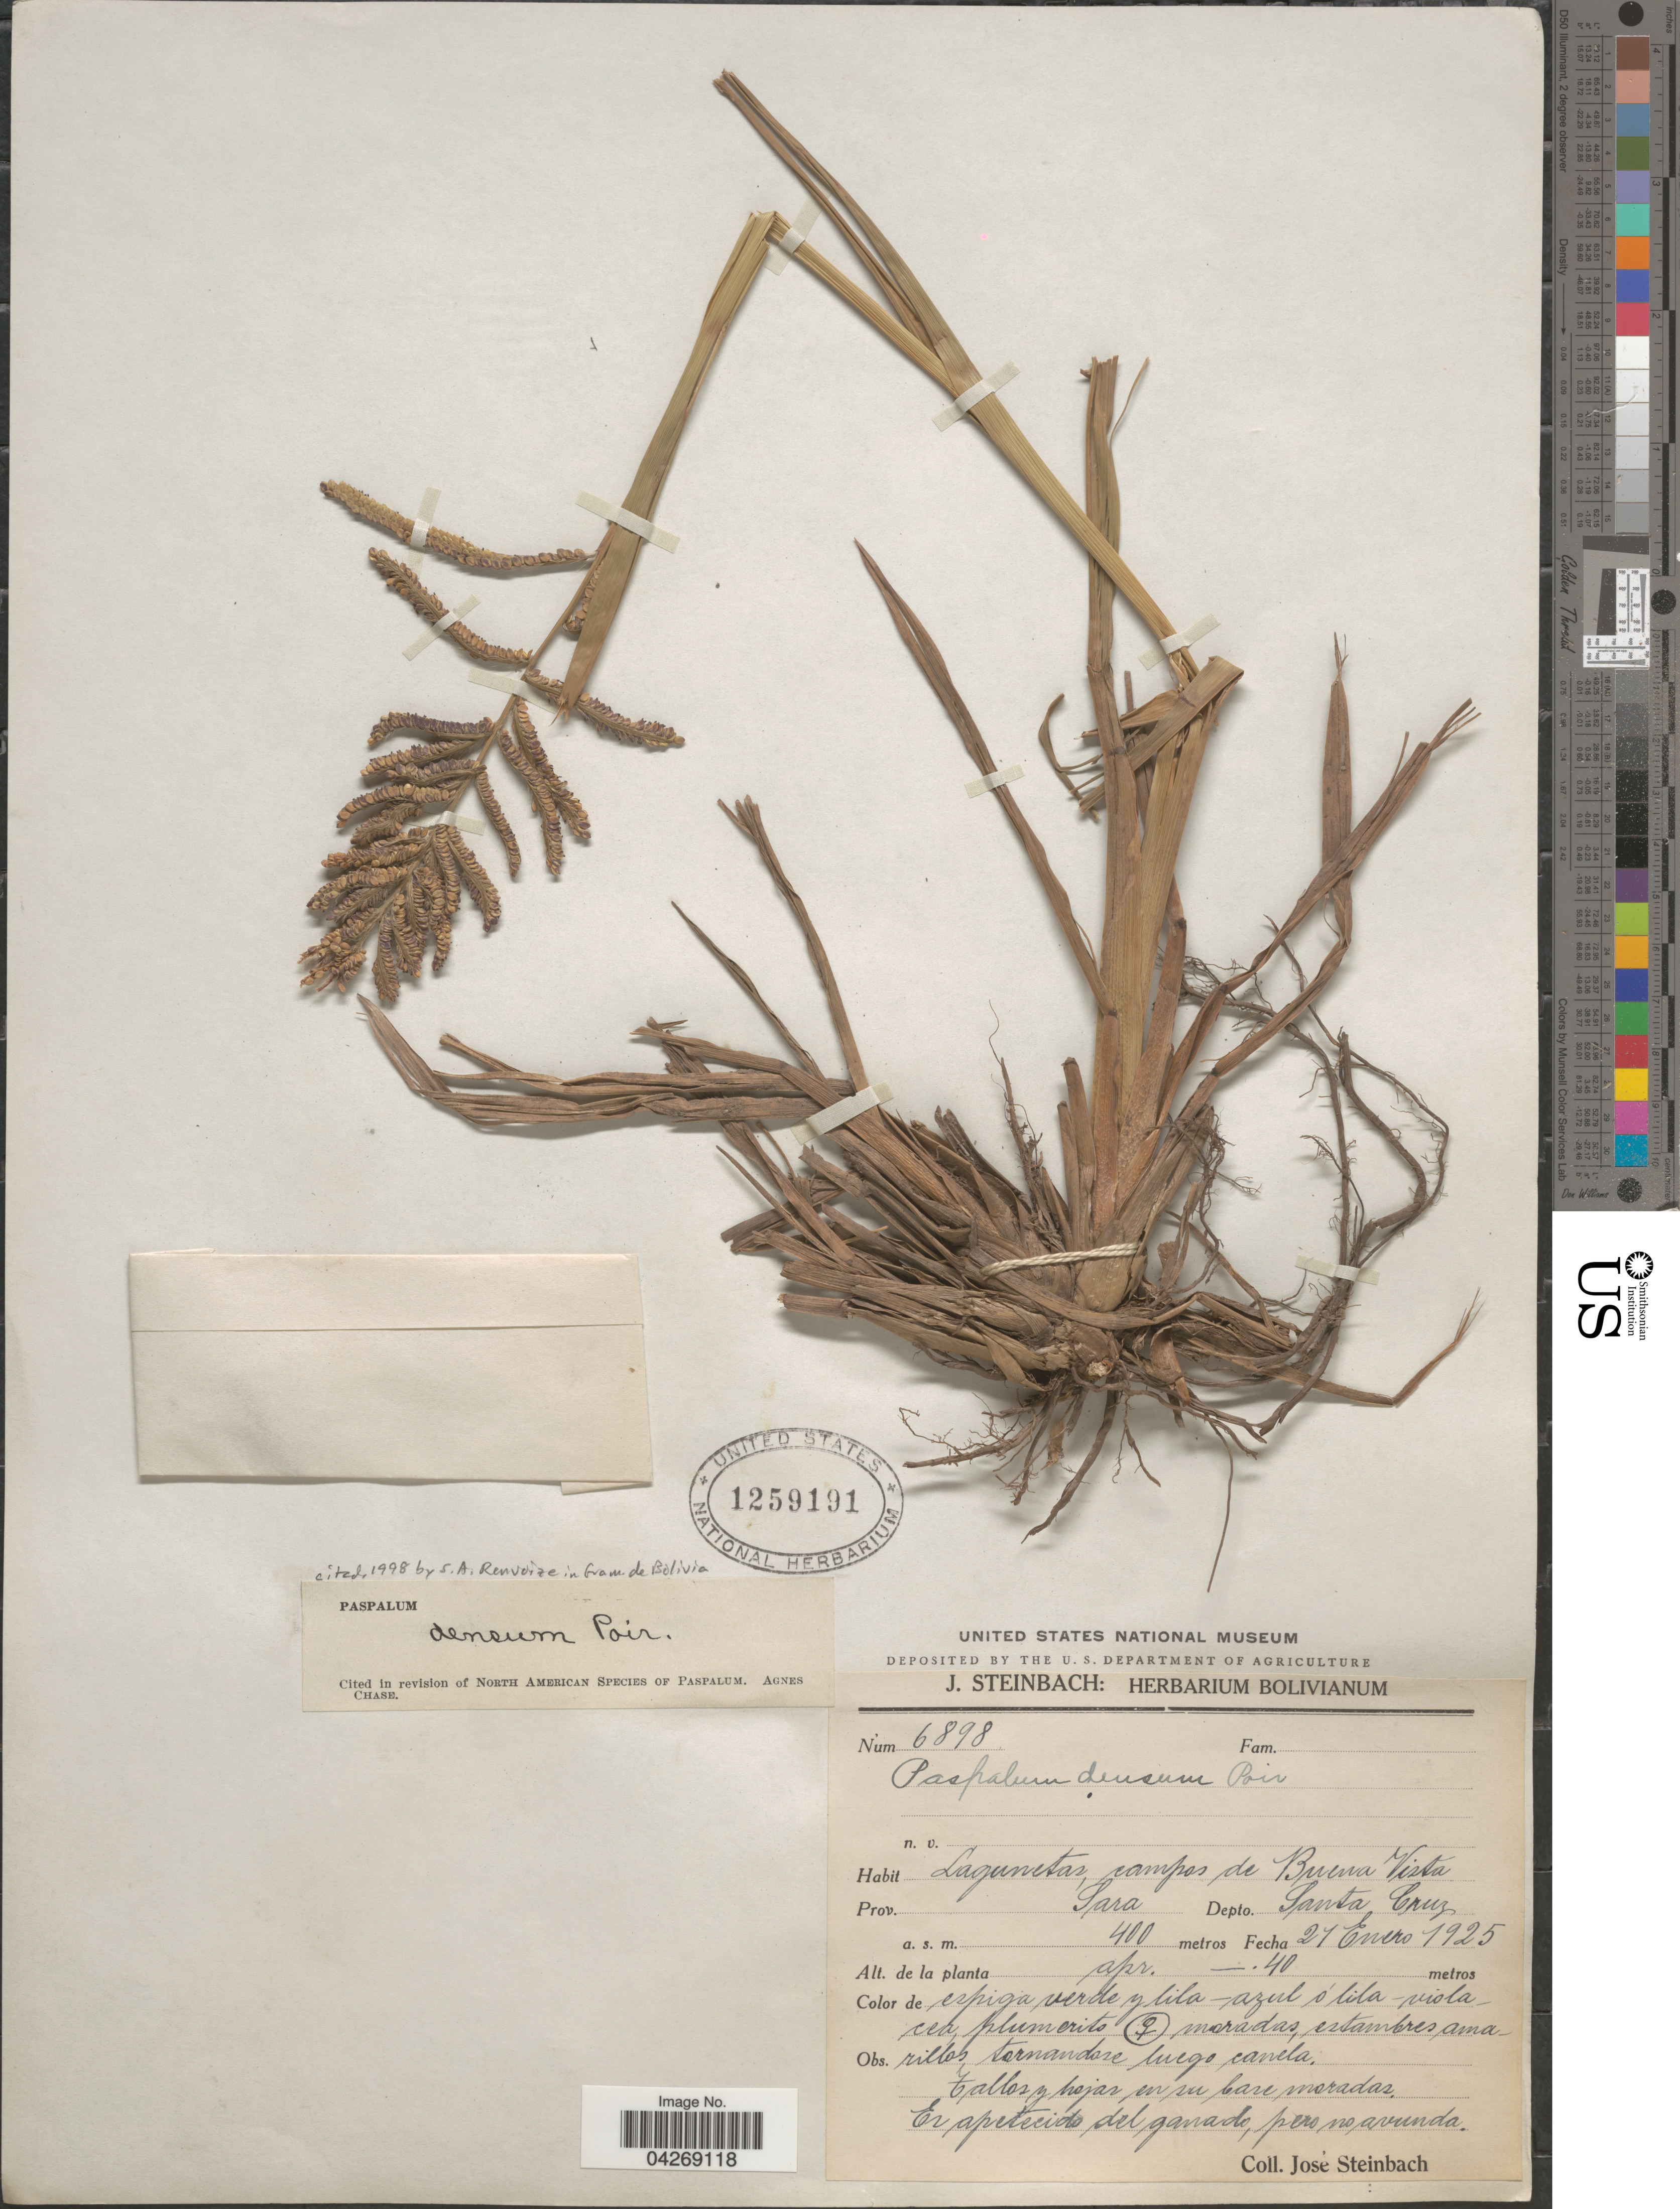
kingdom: Plantae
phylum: Tracheophyta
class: Liliopsida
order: Poales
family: Poaceae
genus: Paspalum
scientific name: Paspalum densum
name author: Poir.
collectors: J. Steinbach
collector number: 6898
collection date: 1925-01-21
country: Bolivia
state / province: Santa Cruz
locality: Lagunetas, campos de Buena Vista. Prov. Sara. Depto. Santa Cruz.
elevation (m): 400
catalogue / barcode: US 1259191